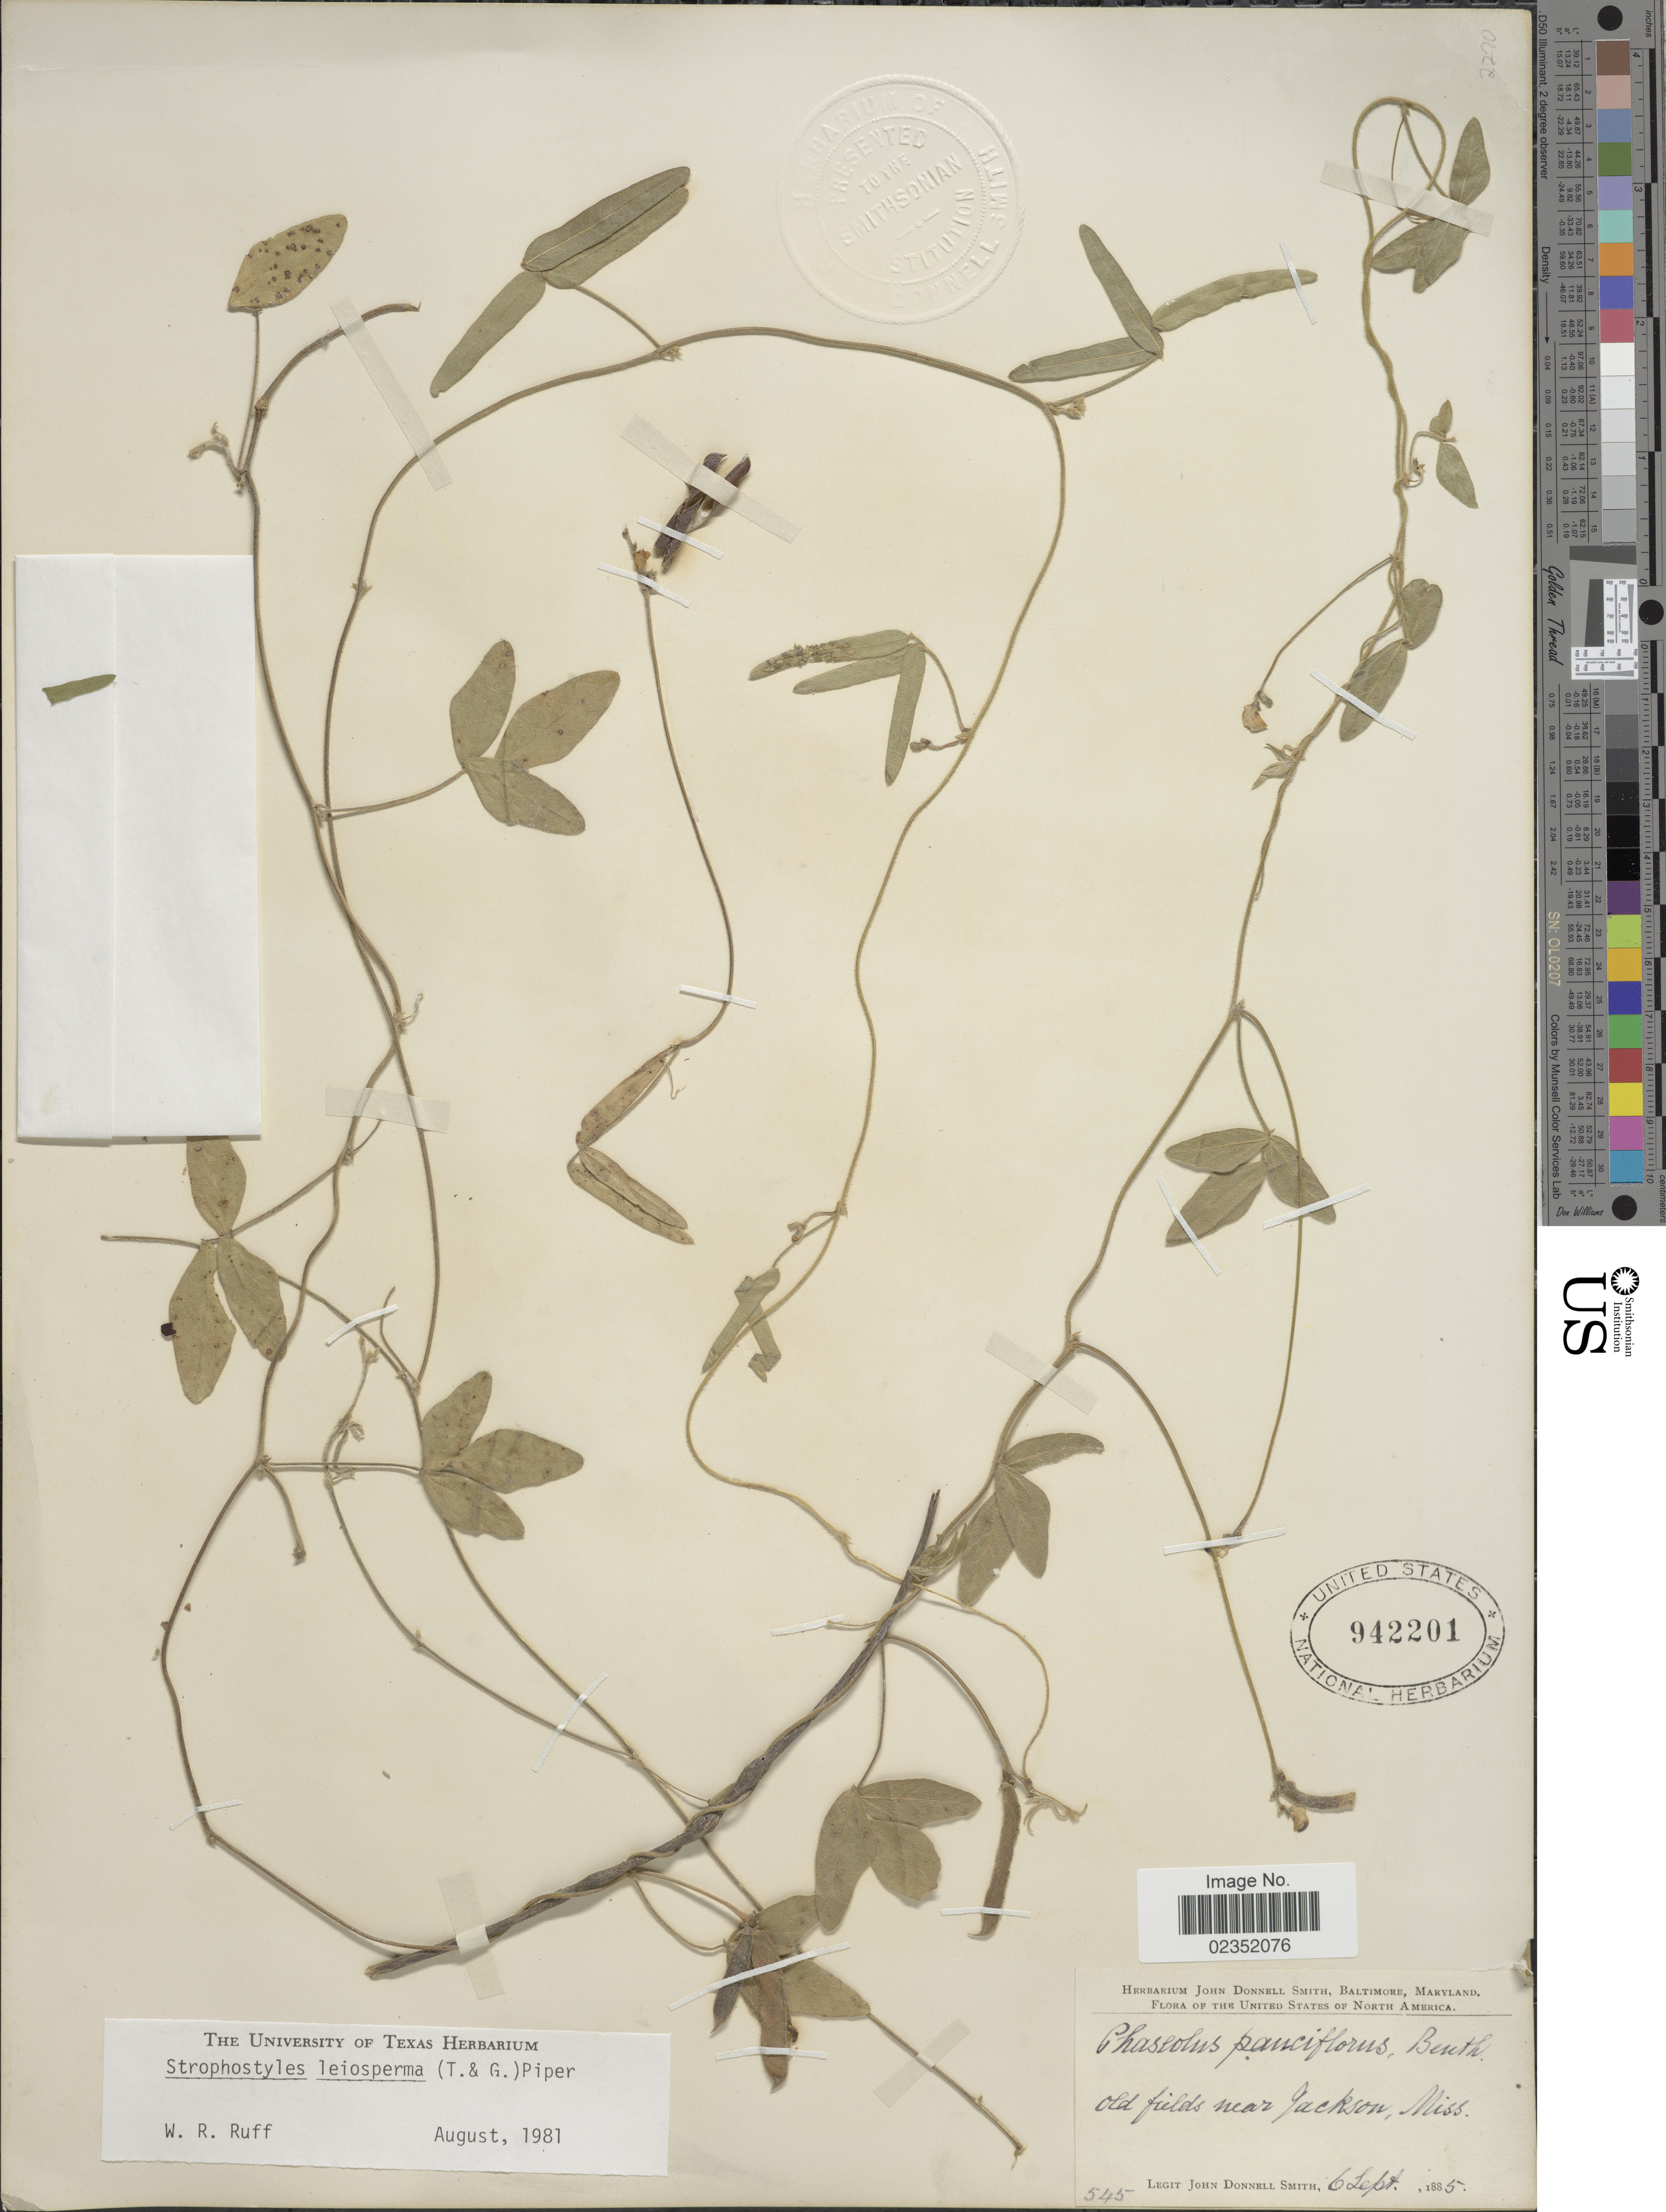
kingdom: Plantae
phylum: Tracheophyta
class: Magnoliopsida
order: Fabales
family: Fabaceae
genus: Strophostyles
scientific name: Strophostyles leiosperma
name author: (Torr. & A. Gray) Piper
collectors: J. Donnell Smith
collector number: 545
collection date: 1885-09-06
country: United States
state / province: Mississippi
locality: Old fields near Jackson.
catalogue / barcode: US 942201